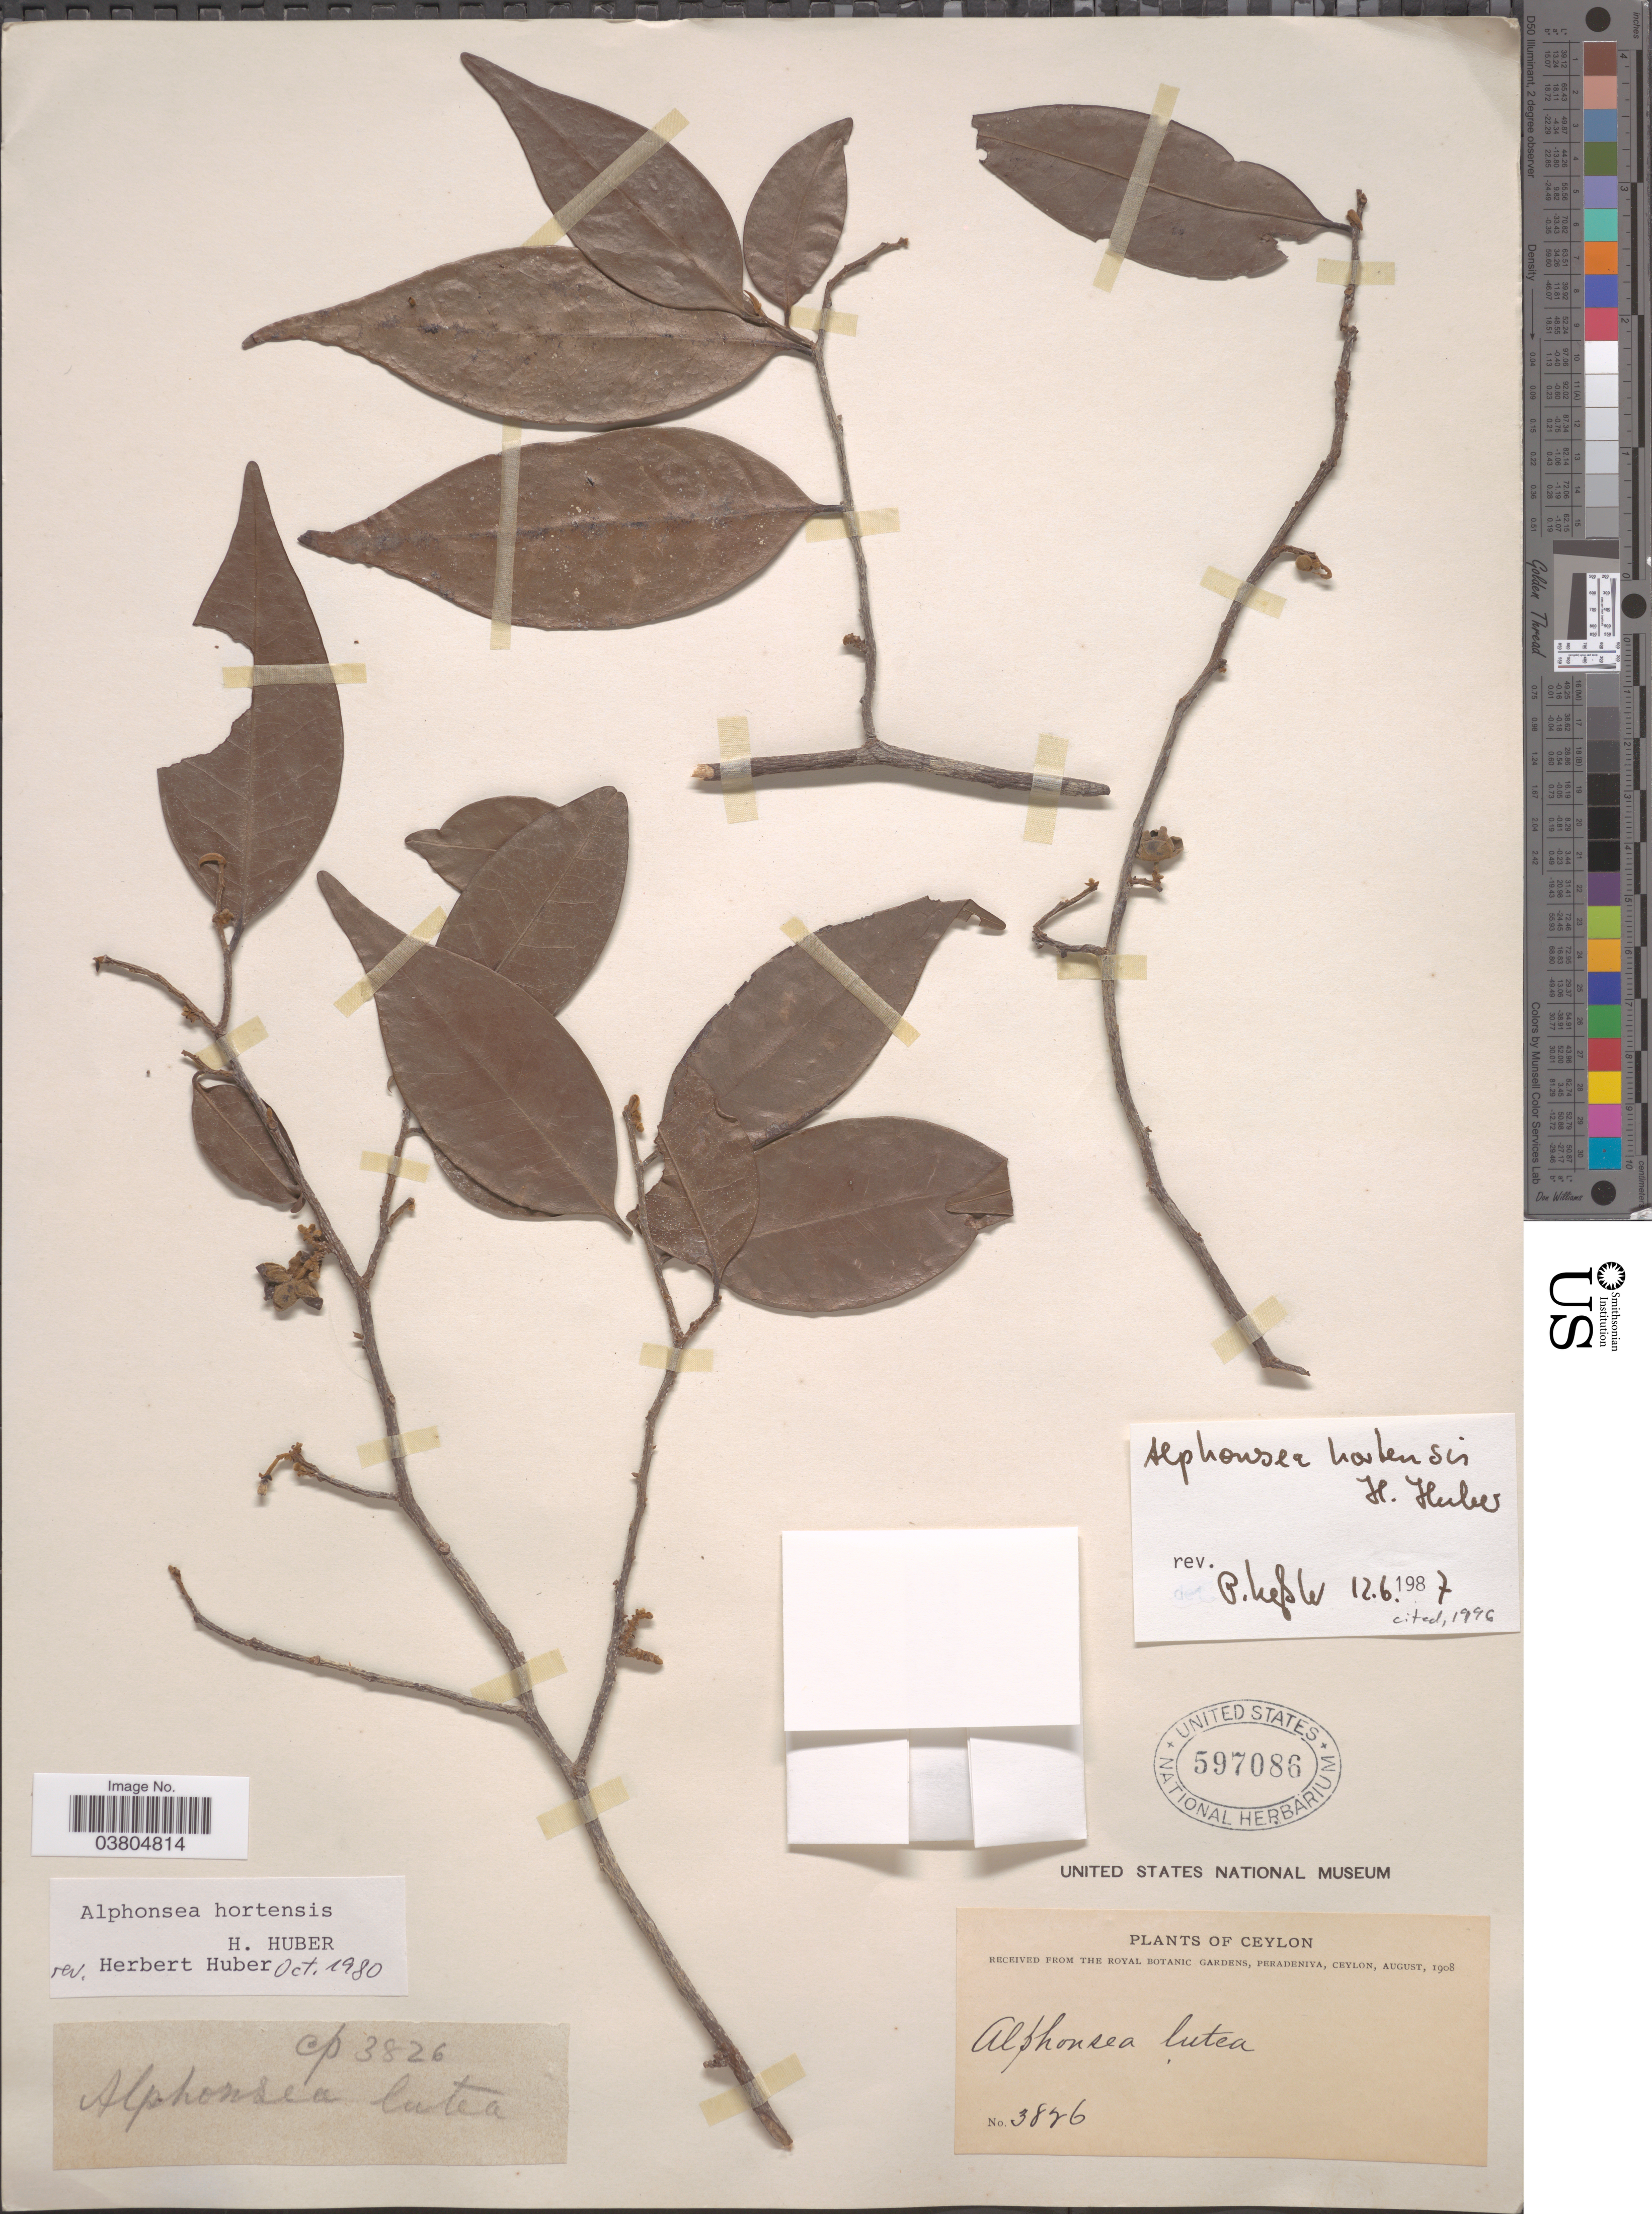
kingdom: Plantae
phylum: Tracheophyta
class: Magnoliopsida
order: Magnoliales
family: Annonaceae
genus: Alphonsea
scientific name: Alphonsea hortensis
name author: H. Huber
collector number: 3826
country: Sri Lanka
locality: Ceylon.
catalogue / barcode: US 597086